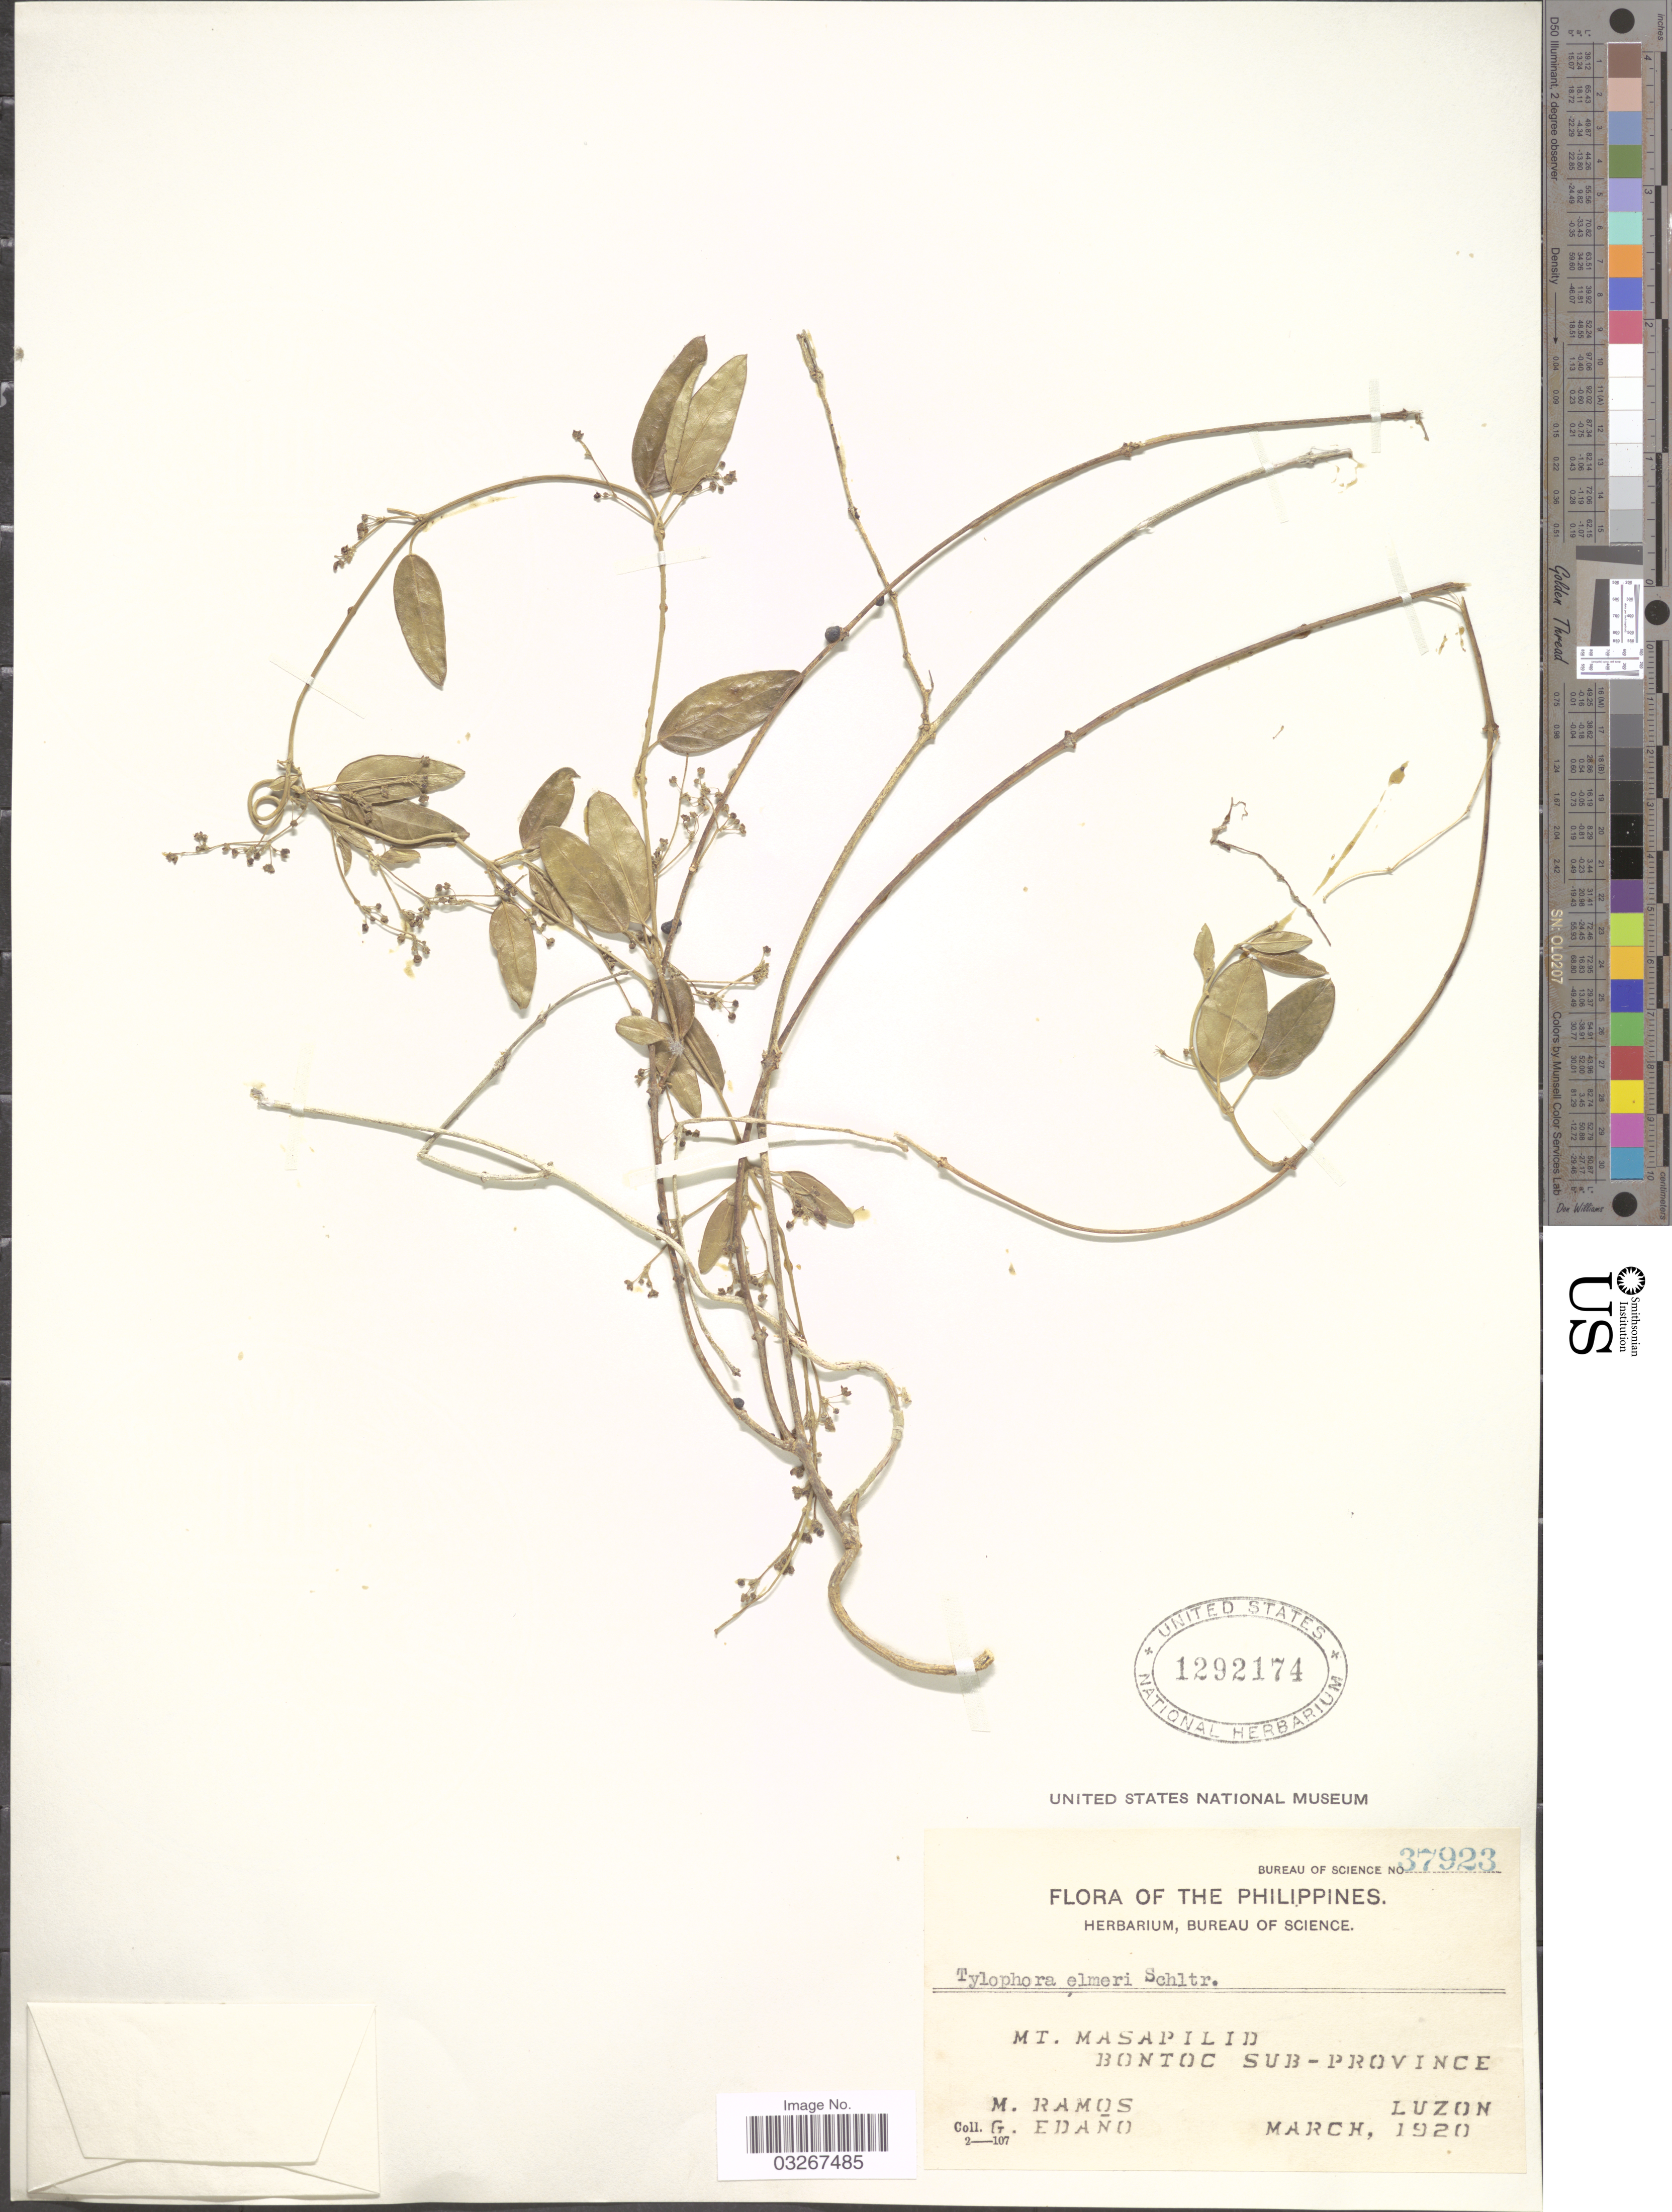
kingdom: Plantae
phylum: Tracheophyta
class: Magnoliopsida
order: Gentianales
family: Apocynaceae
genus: Tylophora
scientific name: Tylophora elmeri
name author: Schltr.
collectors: M. Ramos & G. Edaño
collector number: Bureau of Science 37923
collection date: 1920-03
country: Philippines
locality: Mt. Masapilid, Bontoc Sub-Province. Luzon.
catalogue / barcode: US 1292174